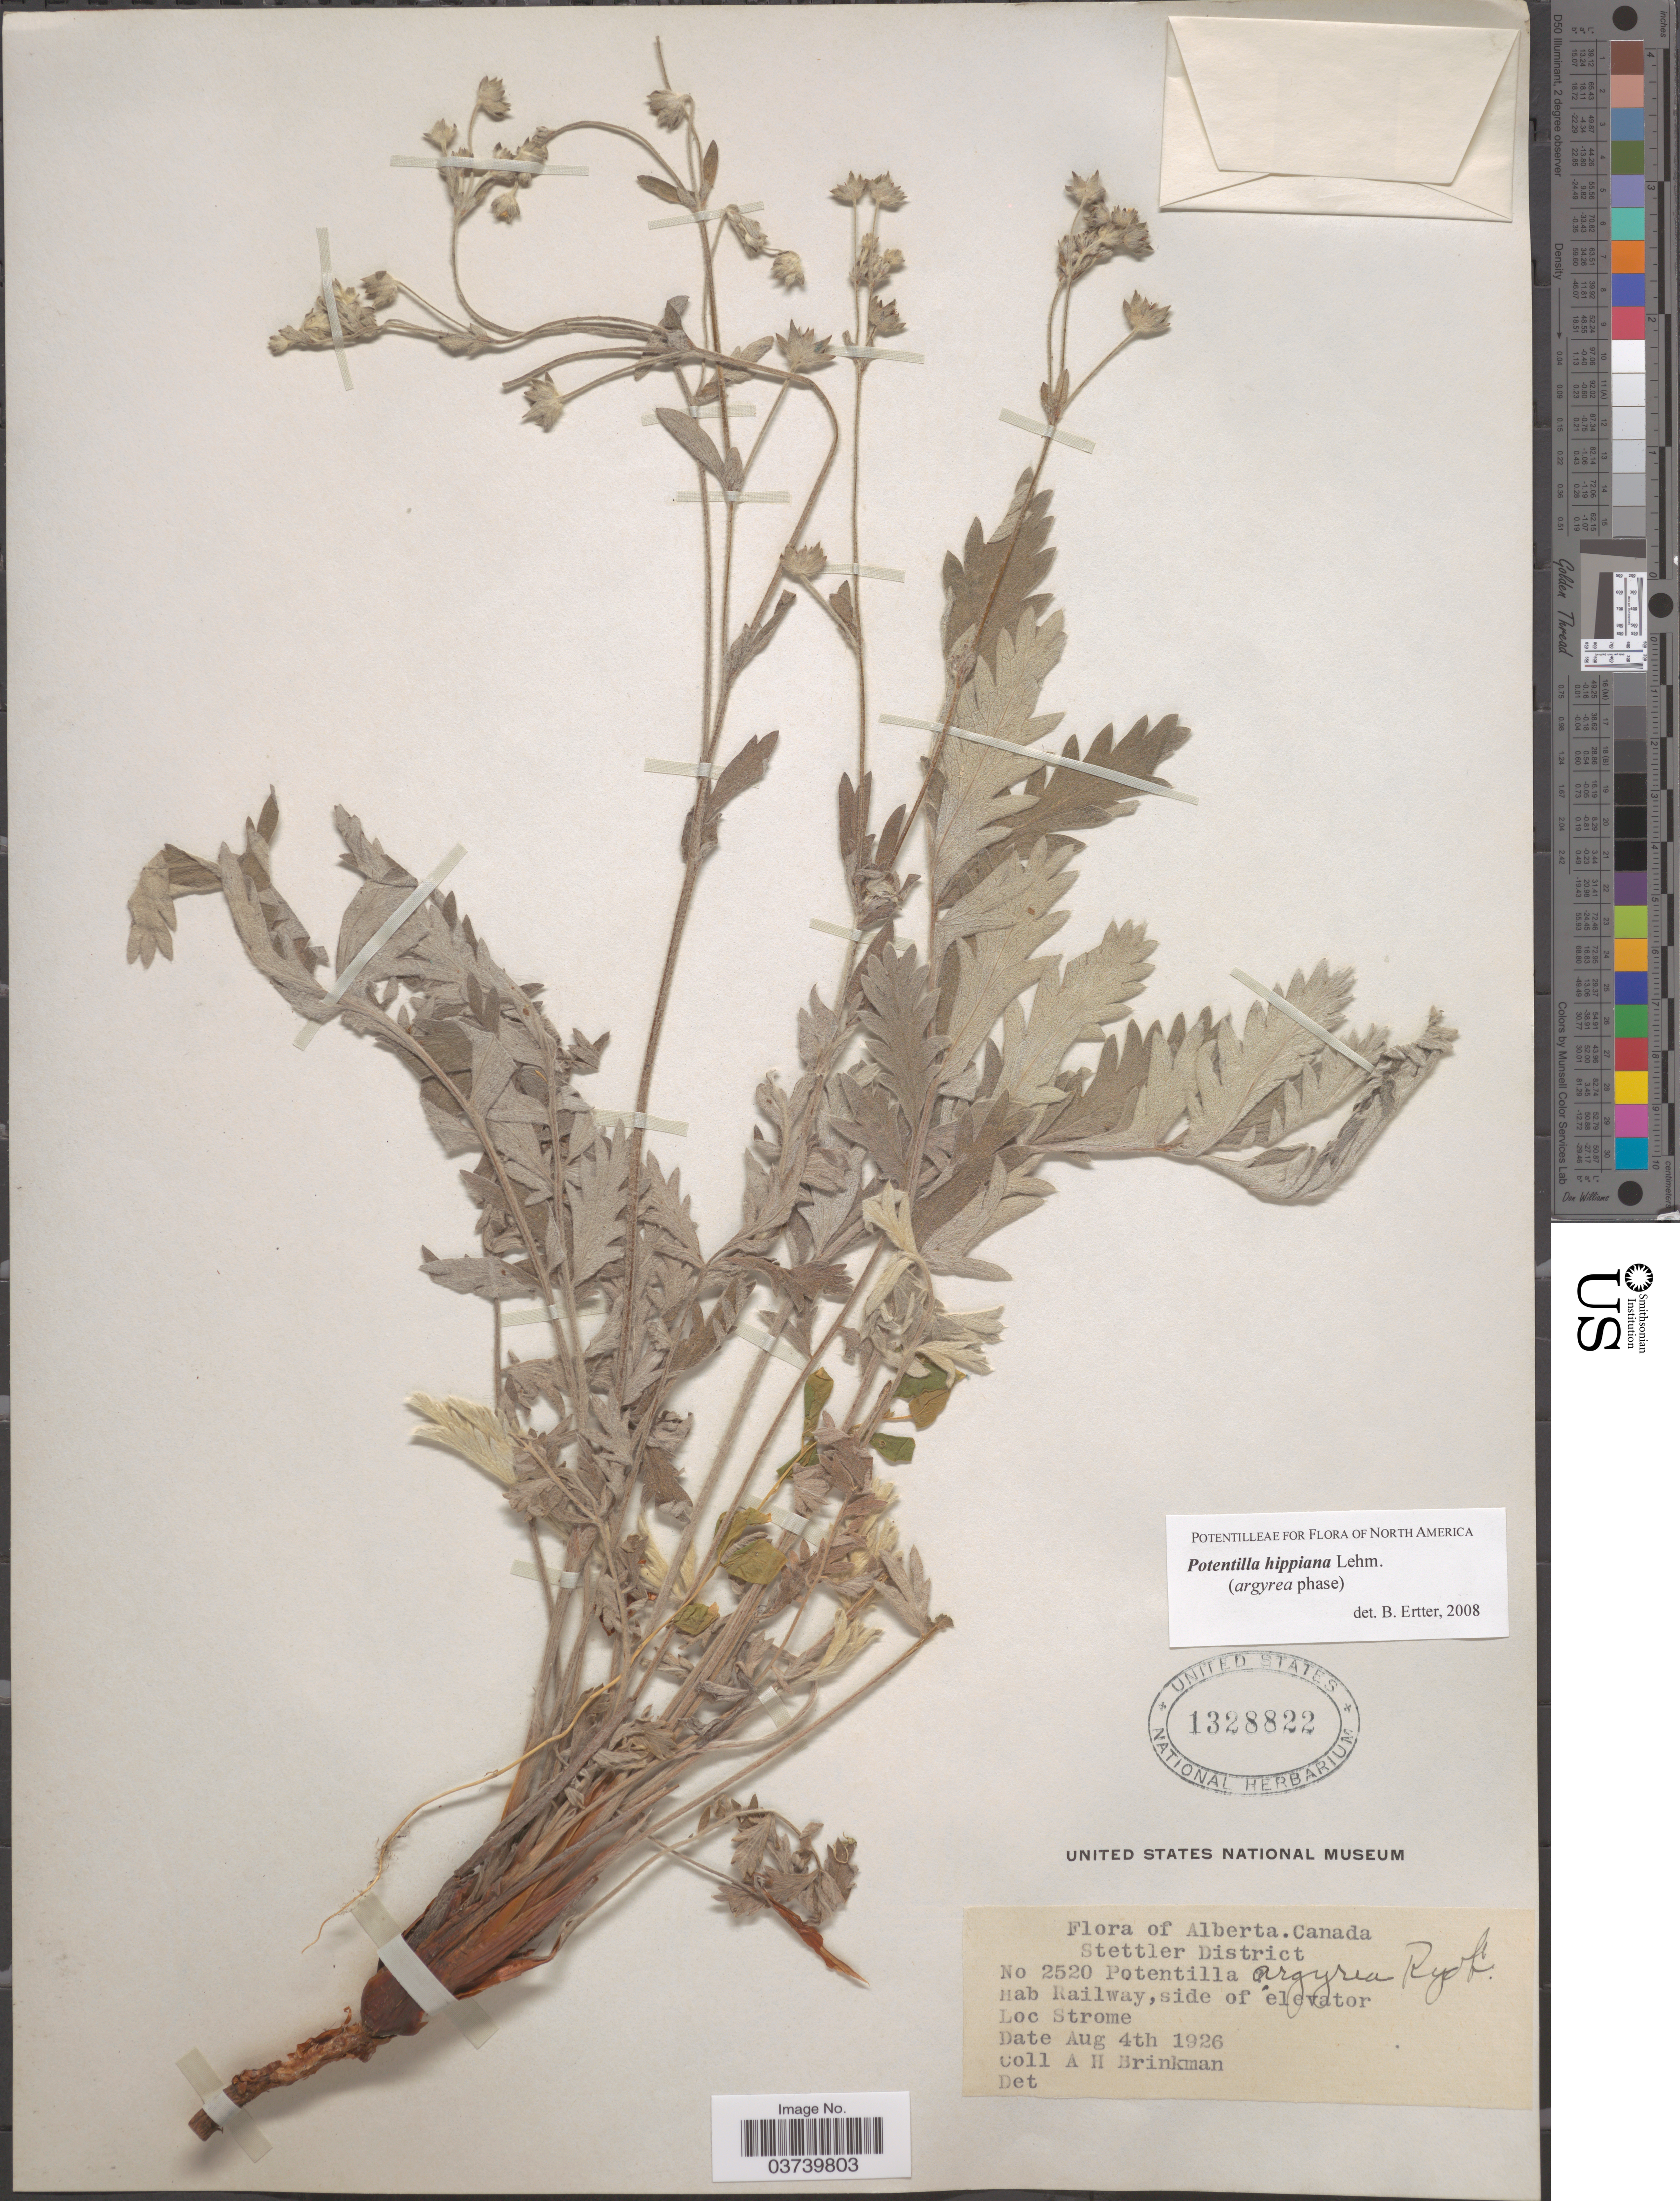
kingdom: Plantae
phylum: Tracheophyta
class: Magnoliopsida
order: Rosales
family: Rosaceae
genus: Potentilla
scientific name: Potentilla hippiana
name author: Lehm.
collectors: A. Brinkman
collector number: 2520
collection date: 1926-08-04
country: Canada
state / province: Alberta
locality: Stettler District. Railway, side of elevator. Strome.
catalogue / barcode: US 1328822